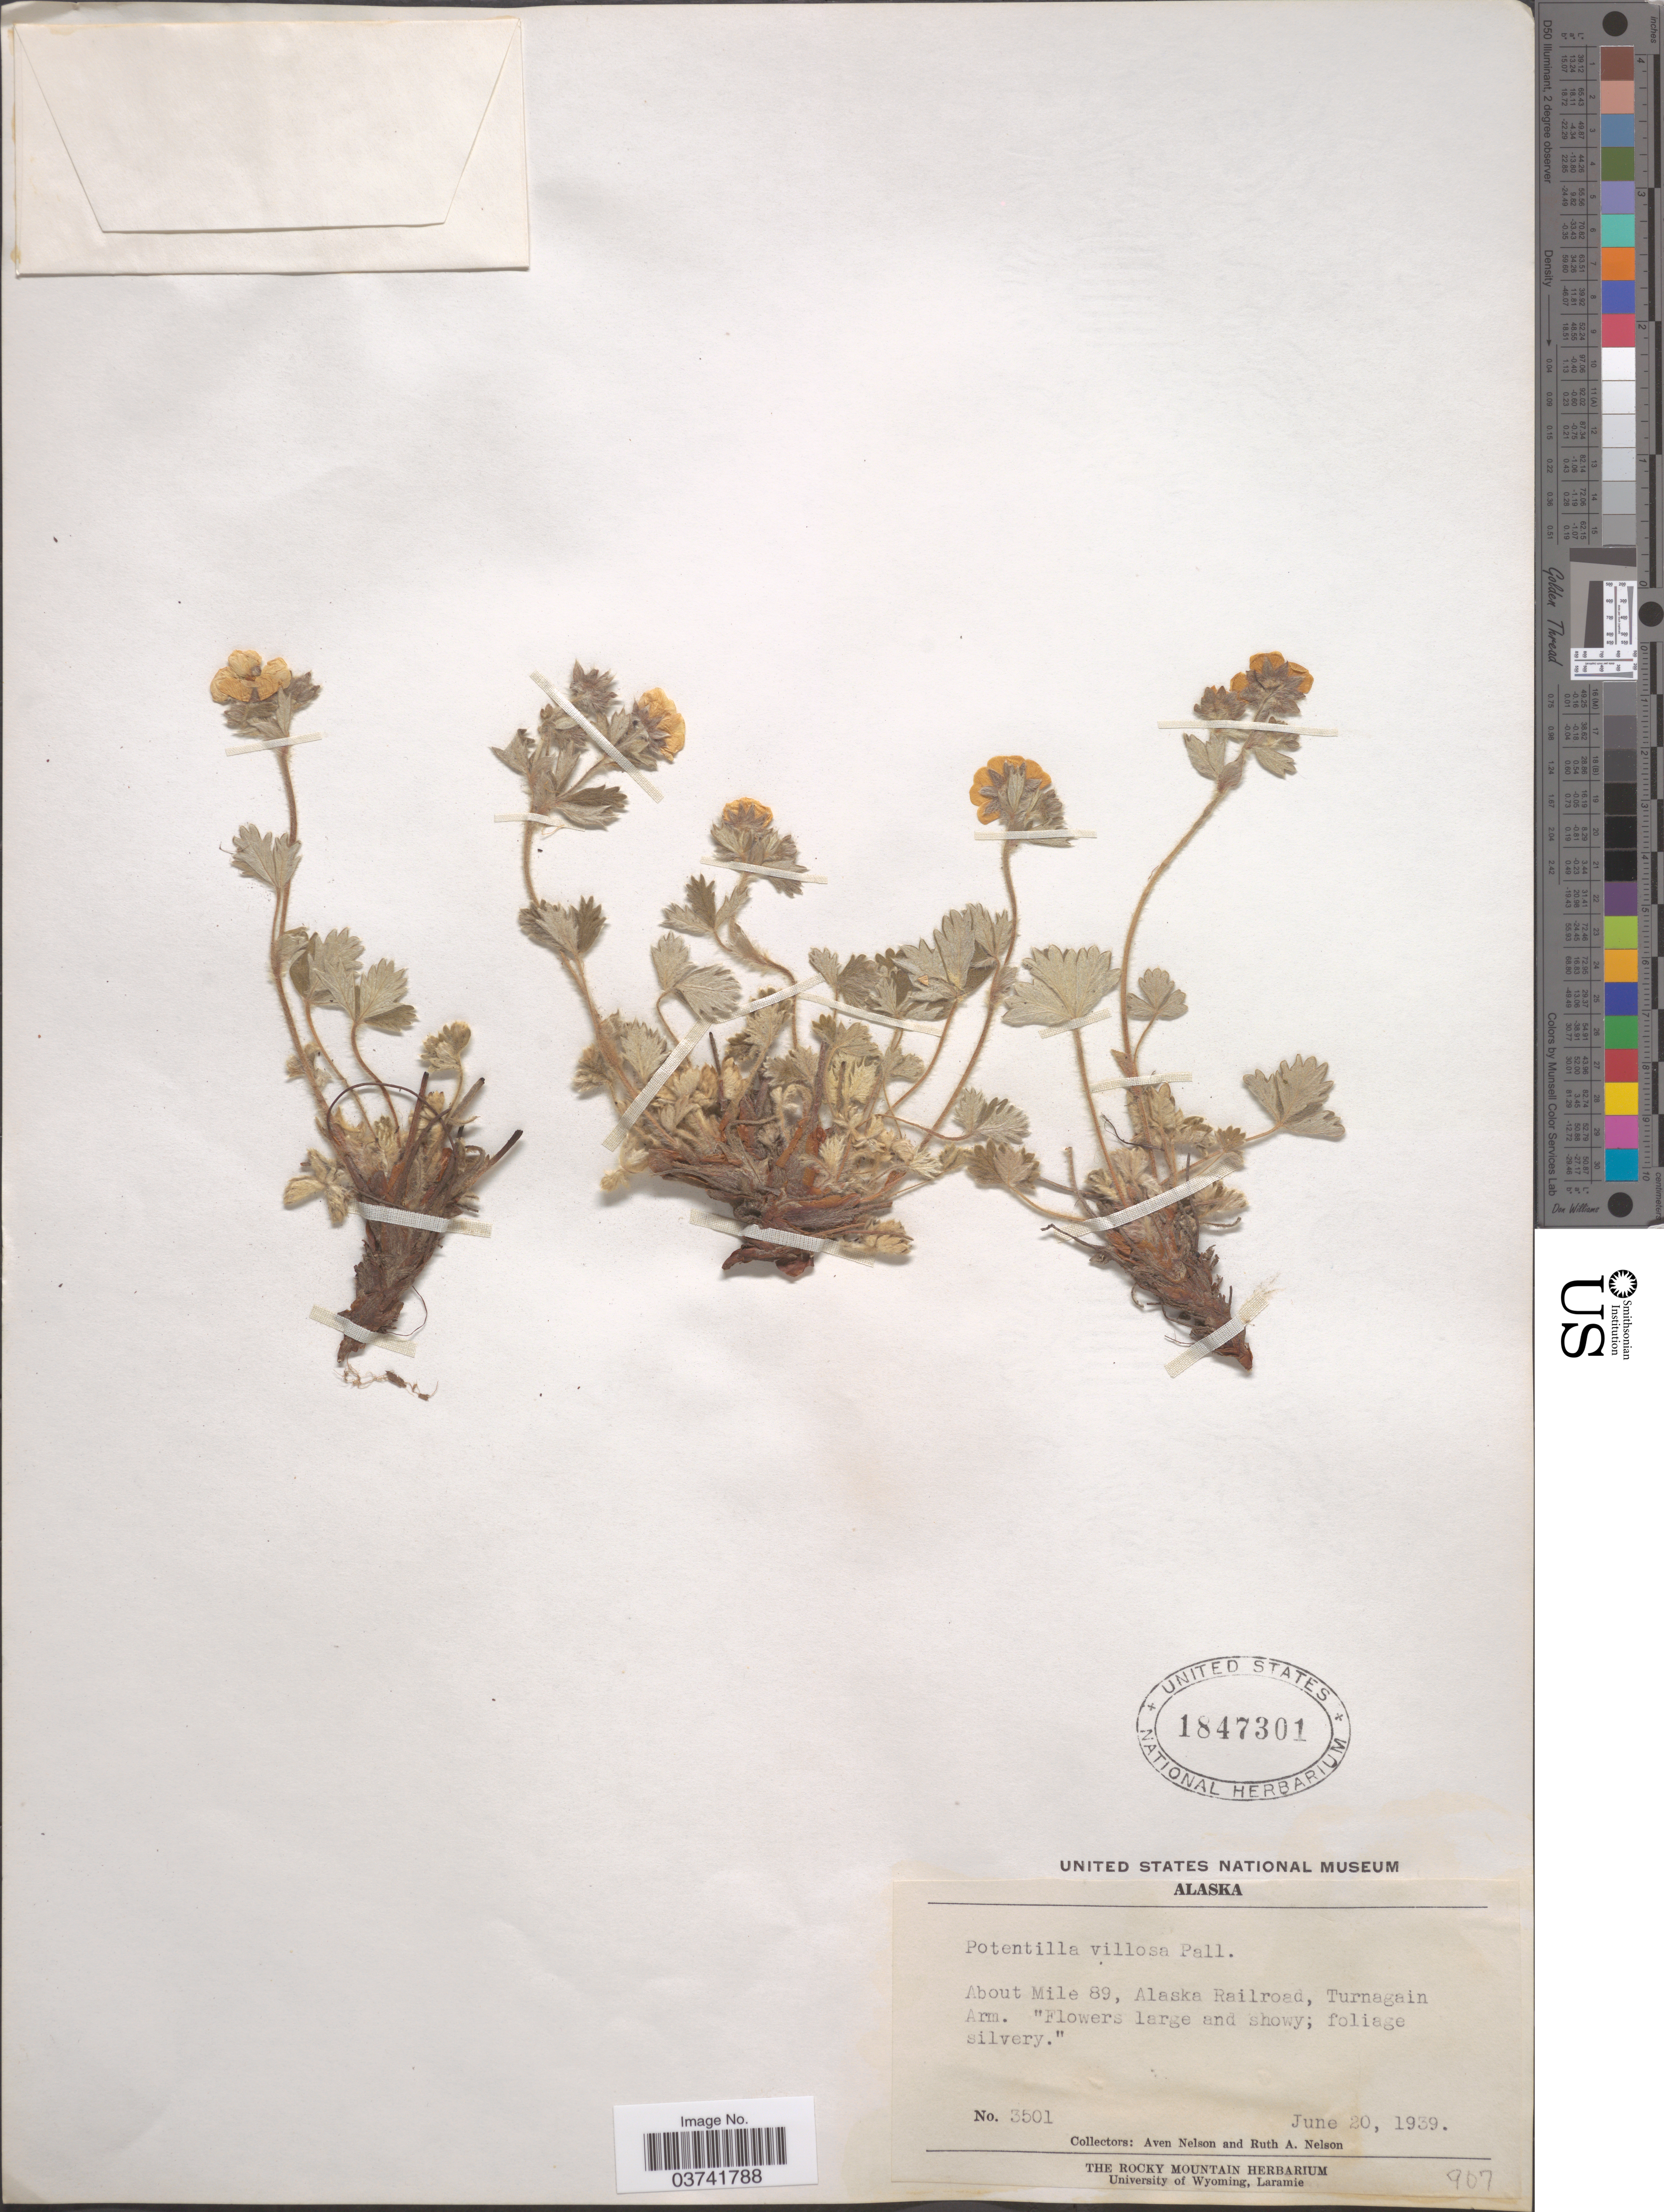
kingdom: Plantae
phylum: Tracheophyta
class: Magnoliopsida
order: Rosales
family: Rosaceae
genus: Potentilla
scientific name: Potentilla villosa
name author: Pall. ex Pursh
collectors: A. Nelson & R. A. Nelson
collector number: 3501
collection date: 1939-06-20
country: United States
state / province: Alaska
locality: About Mile 89, Alaska Railroad, Turnagain Arm.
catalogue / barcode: US 1847301